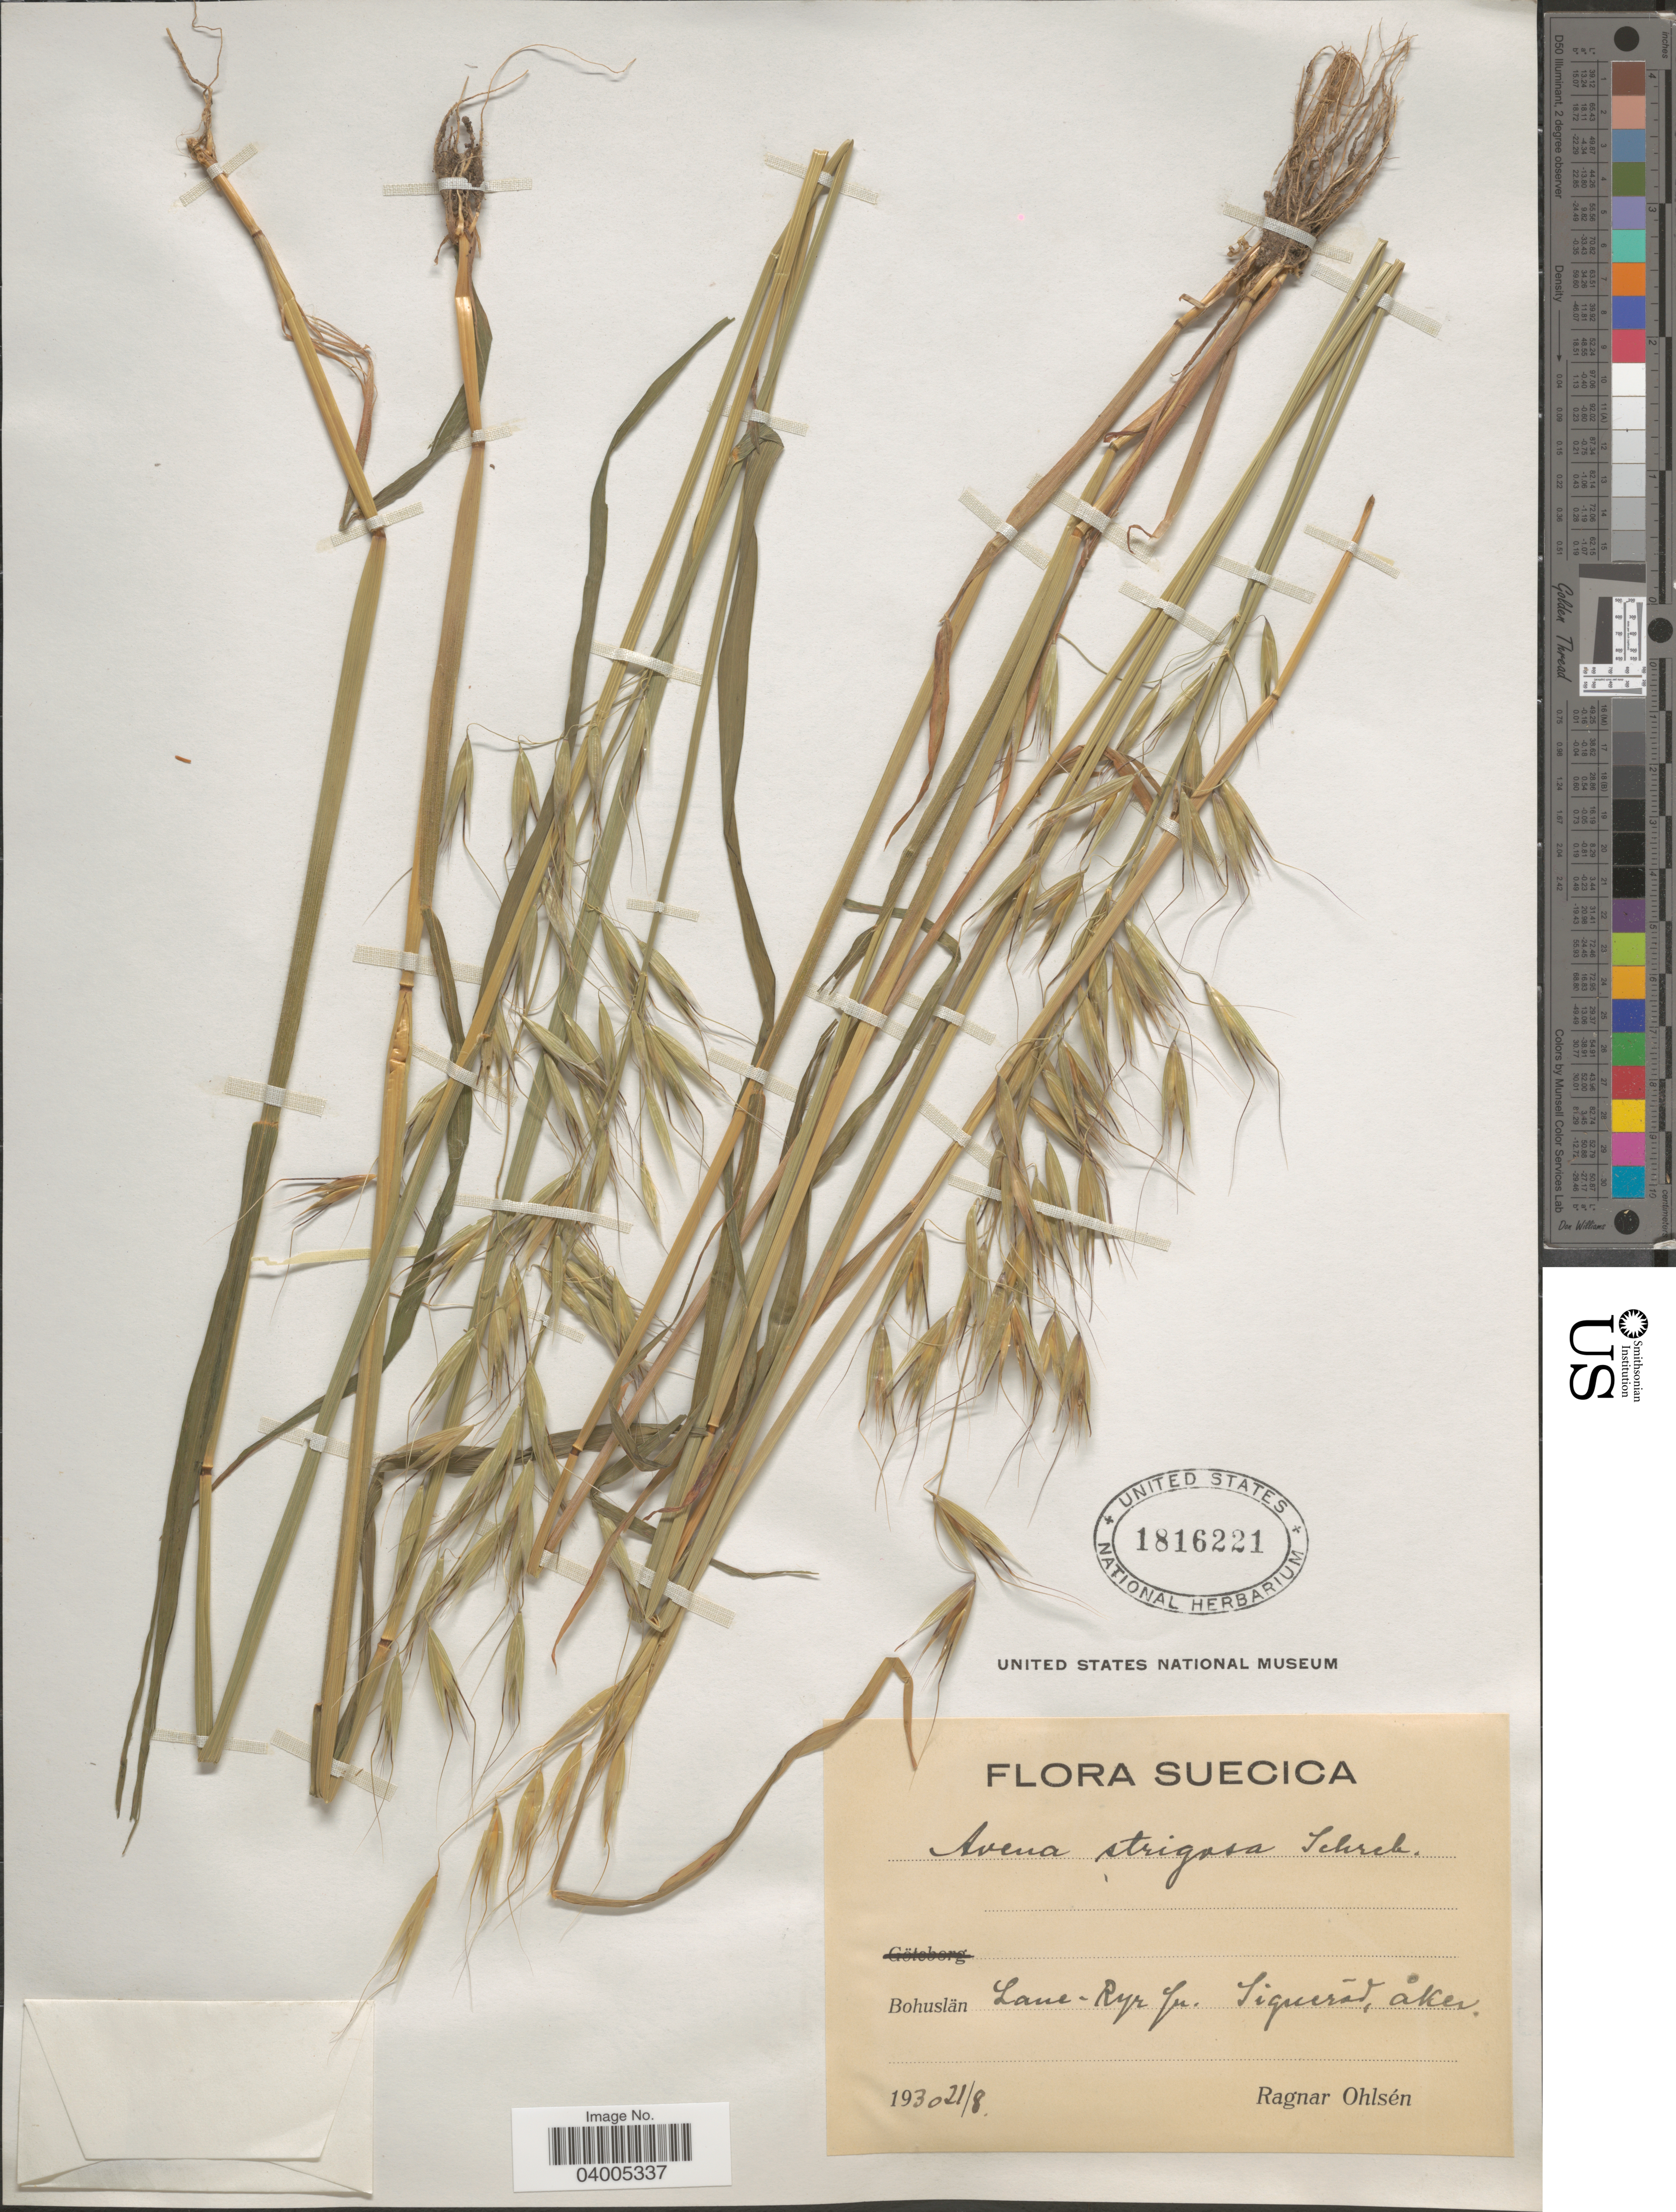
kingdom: Plantae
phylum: Tracheophyta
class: Liliopsida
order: Poales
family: Poaceae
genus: Avena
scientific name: Avena strigosa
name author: Schreb.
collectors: R. Ohlsén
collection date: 1930-08-21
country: Sweden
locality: Suecica. Bohuslän Lane-Ryr sn. Siquerad, åker. [interpreted]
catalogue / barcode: US 1816221